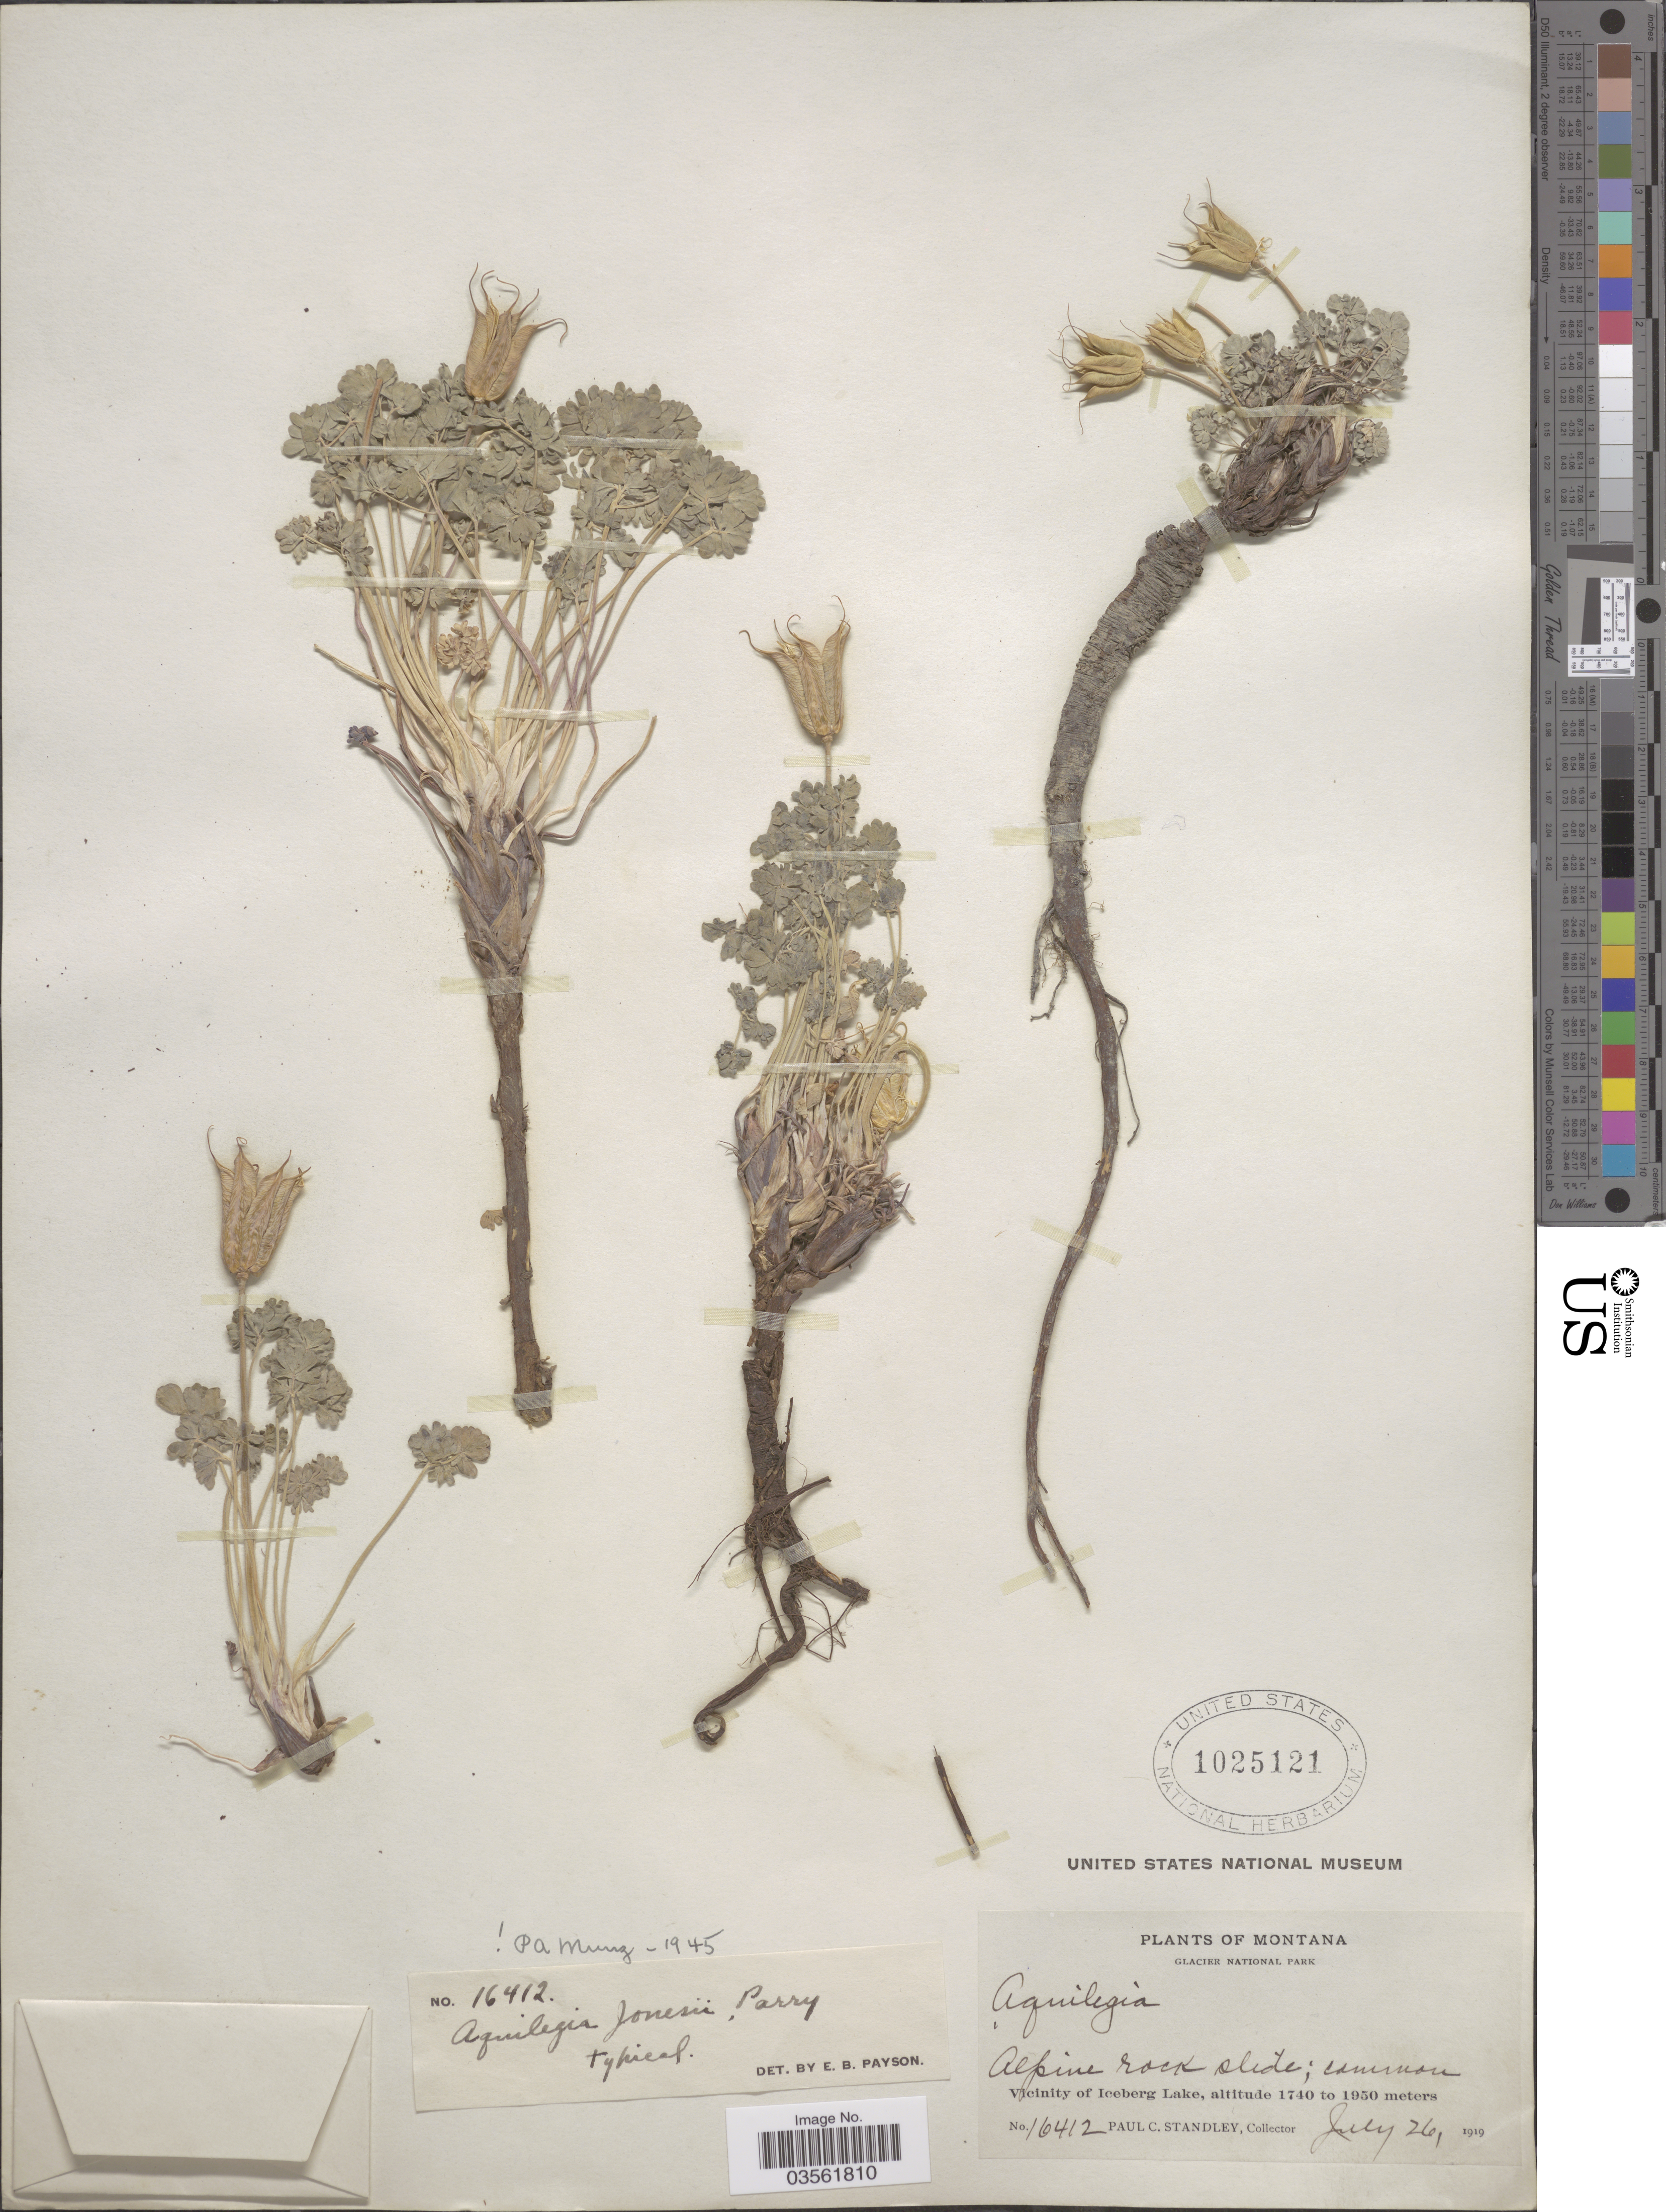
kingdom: Plantae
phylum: Tracheophyta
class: Magnoliopsida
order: Ranunculales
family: Ranunculaceae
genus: Aquilegia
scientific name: Aquilegia jonesii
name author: Parry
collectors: P. C. Standley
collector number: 16412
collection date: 1919-07-26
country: United States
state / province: Montana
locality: Glacier National Park. Vicinity of Iceberg Lake.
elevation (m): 1740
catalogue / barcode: US 1025121